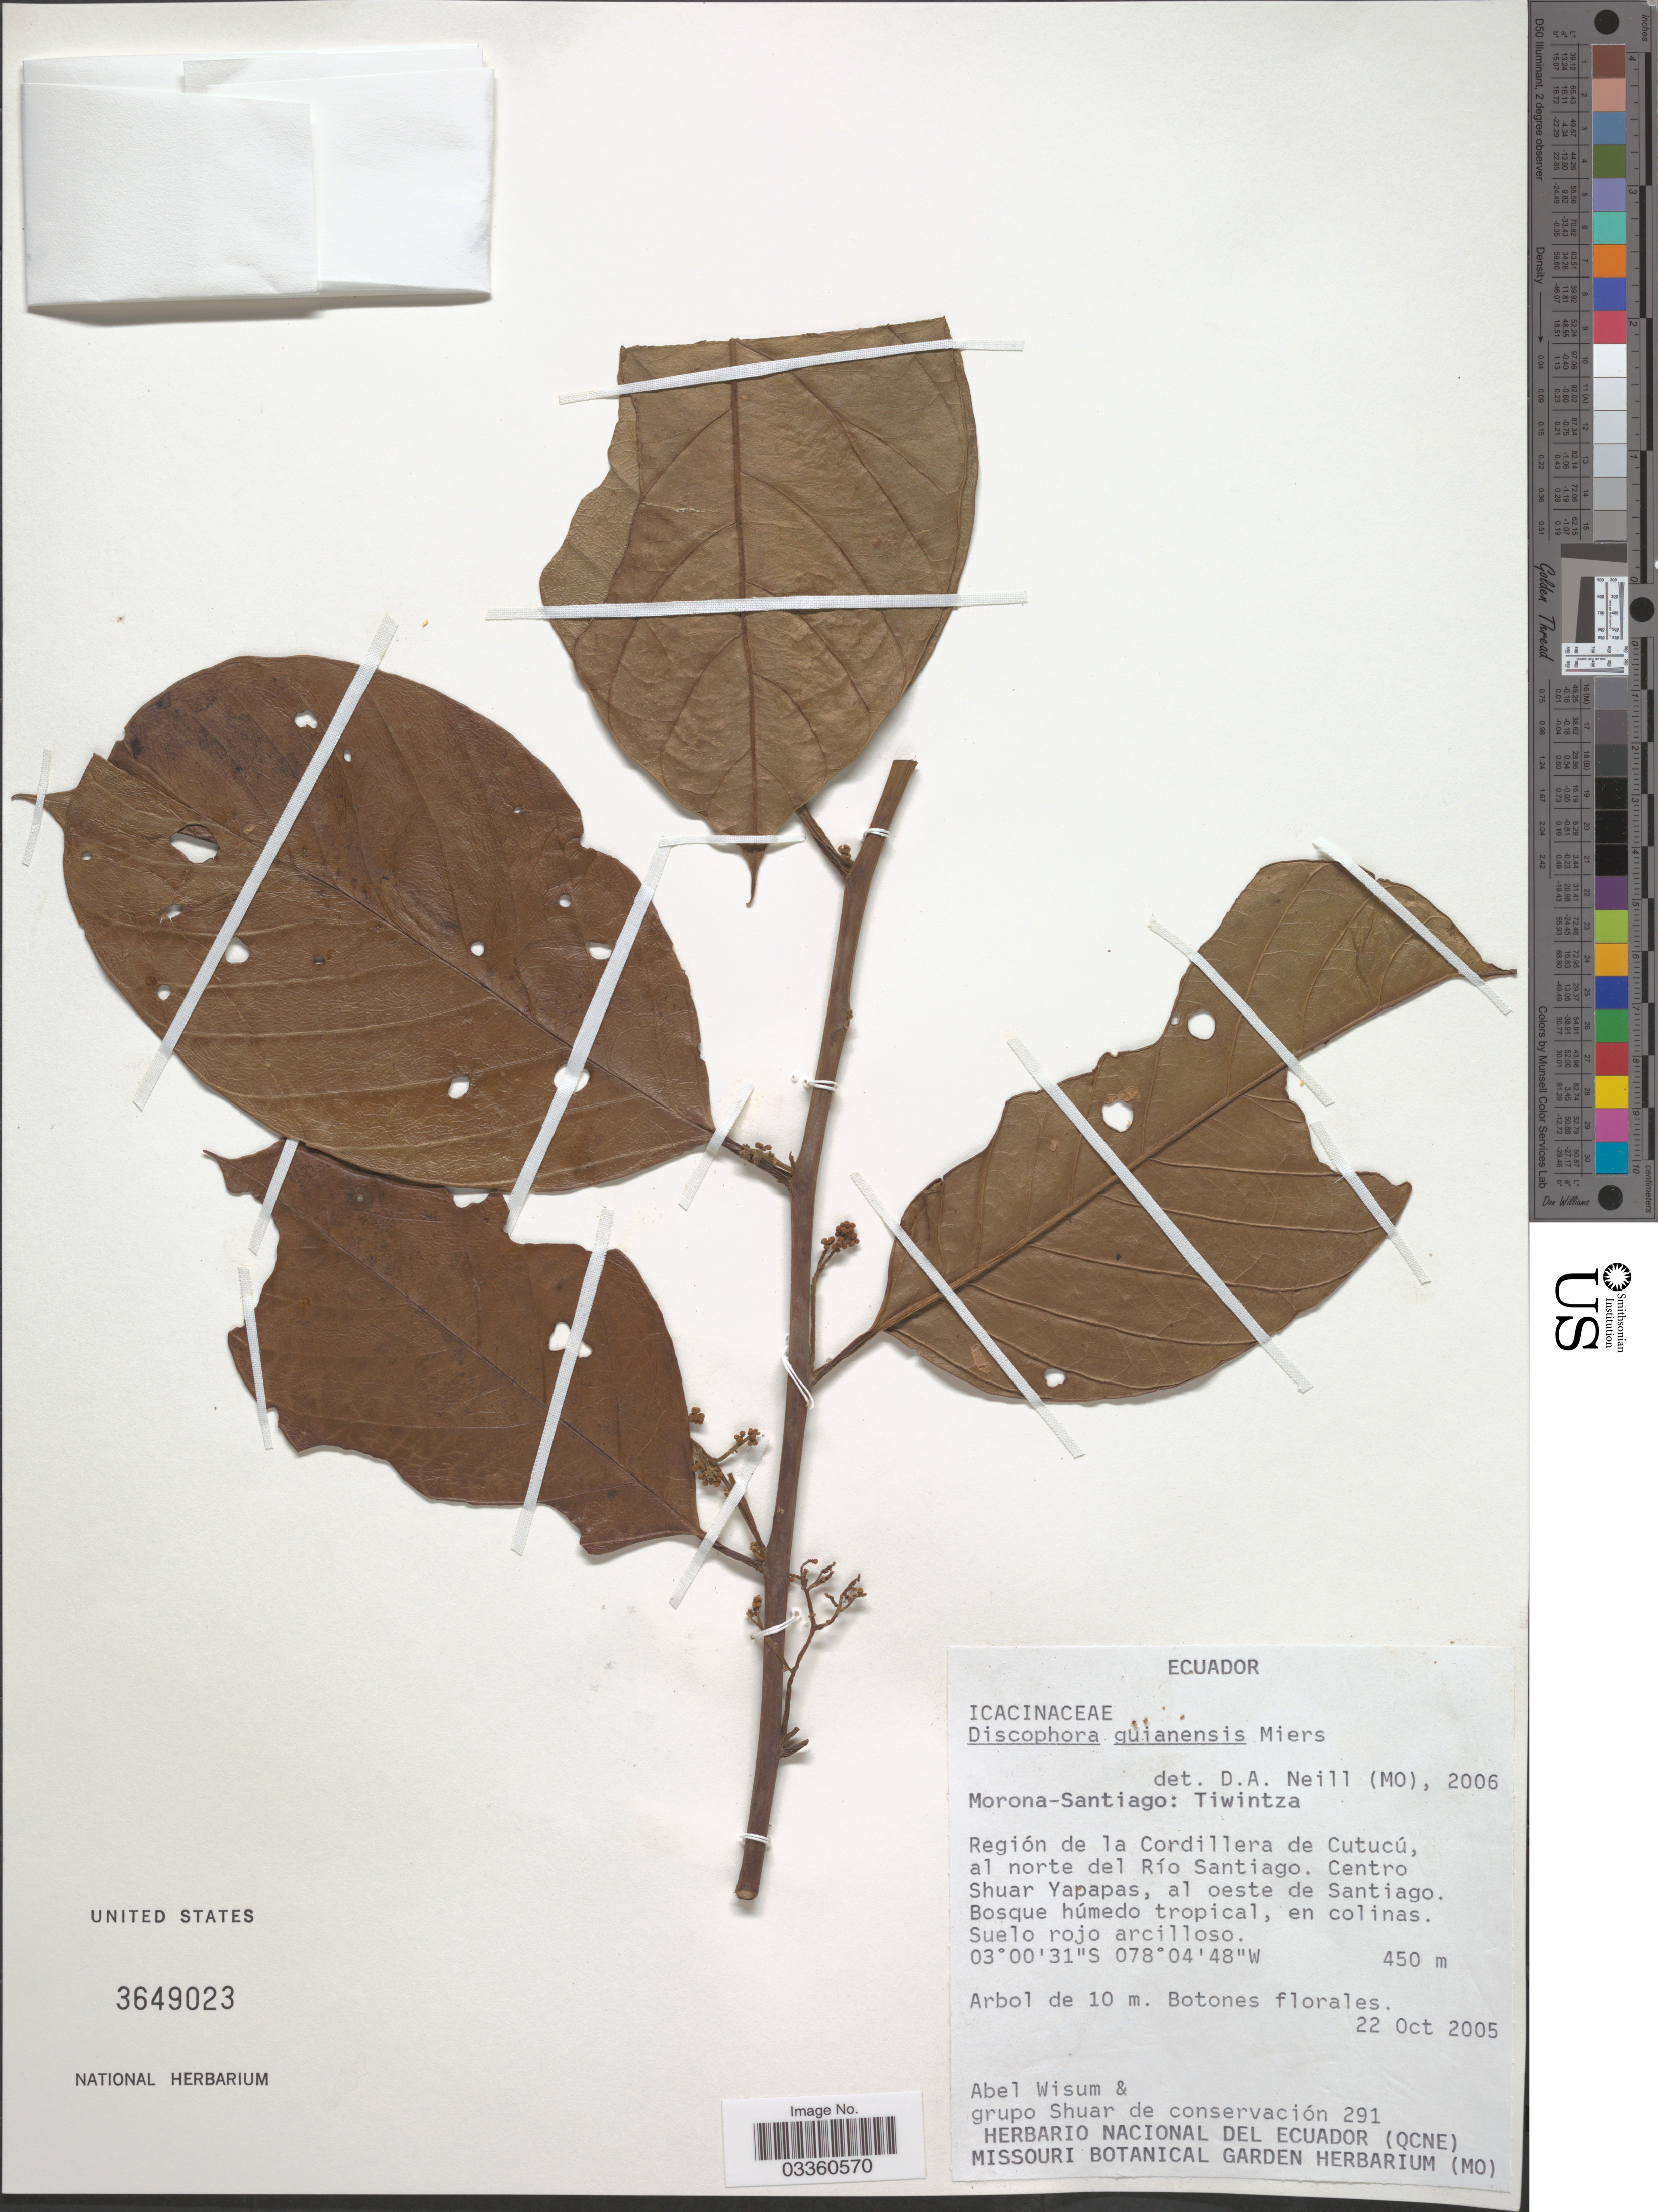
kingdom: Plantae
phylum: Tracheophyta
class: Magnoliopsida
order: Cardiopteridales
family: Stemonuraceae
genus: Discophora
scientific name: Discophora guianensis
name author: Miers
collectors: A. Wisum & Grupo Shuar de conservación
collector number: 291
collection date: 2005-10-22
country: Ecuador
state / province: Morona-Santiago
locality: Tiwintza, Región de la Cordillera de Cutucú, al norte del Río Santiago. Centro Shuar Yapapas, al oeste de Santiago.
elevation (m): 450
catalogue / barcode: US 3649023